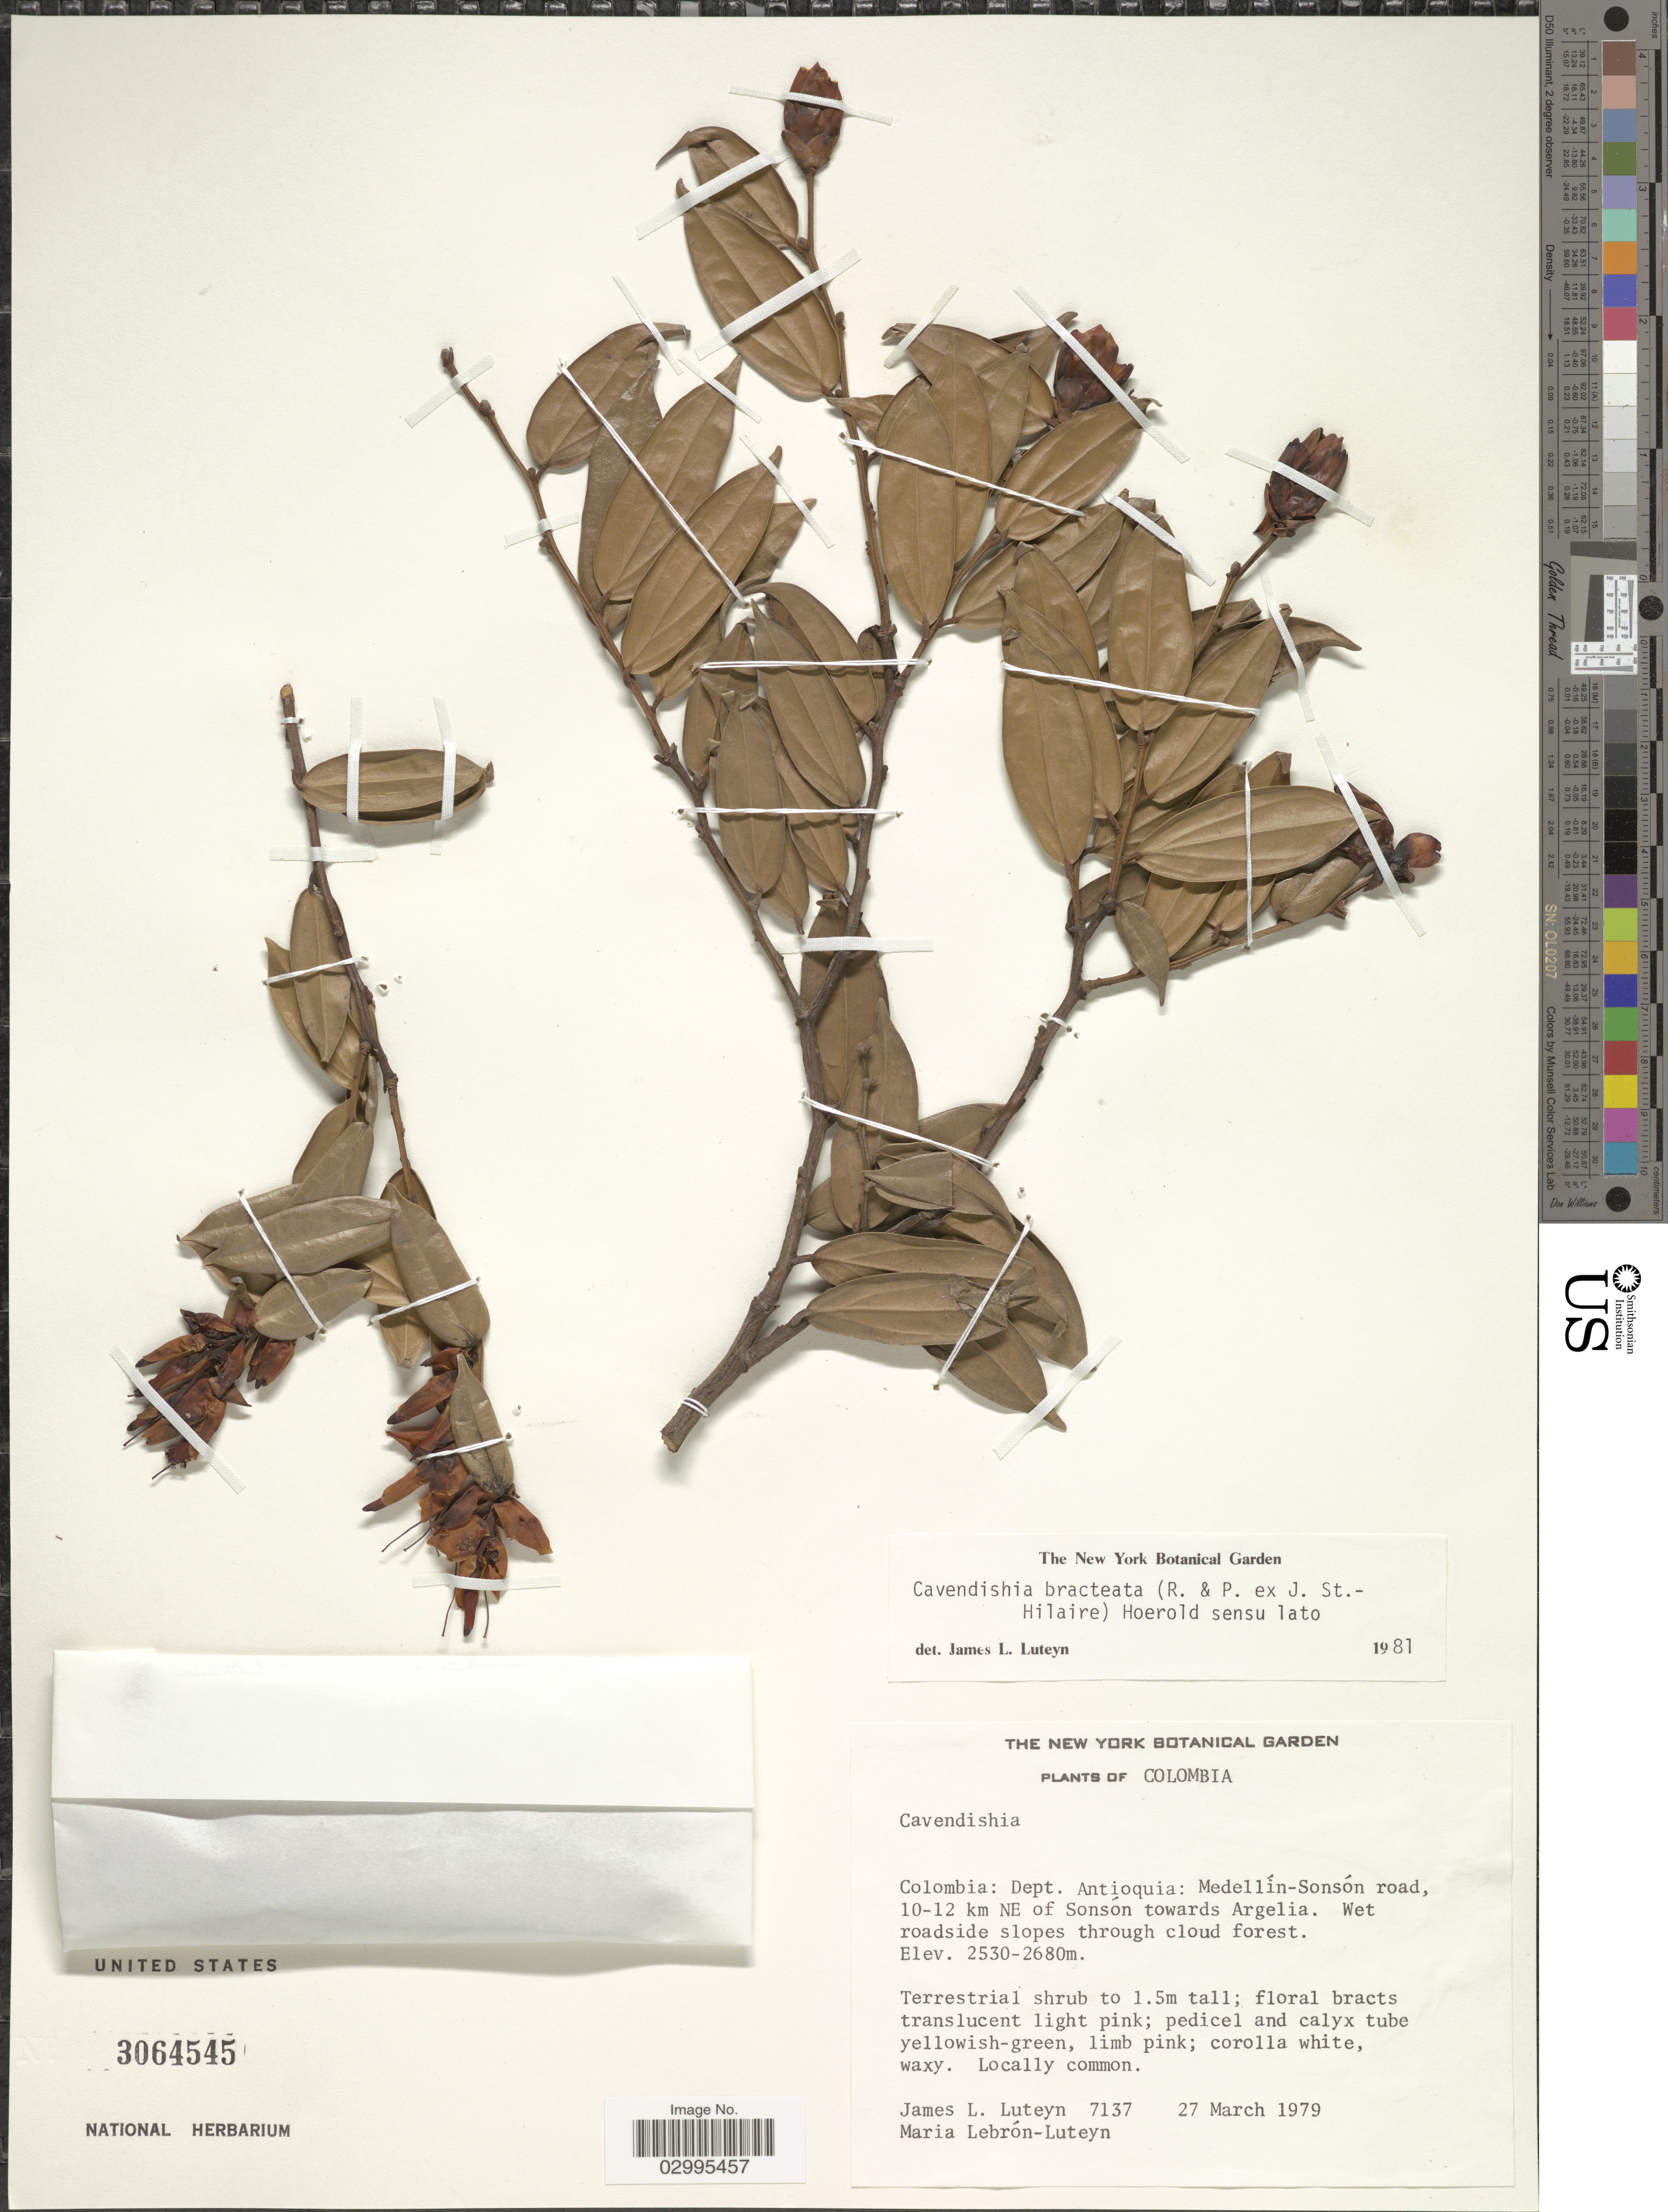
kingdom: Plantae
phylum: Tracheophyta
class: Magnoliopsida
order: Ericales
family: Ericaceae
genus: Cavendishia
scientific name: Cavendishia bracteata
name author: (Ruiz & Pav. ex J. St.-Hil.) Hoerold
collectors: J. Luteyn & M. L. Lebrón-Luteyn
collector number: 7137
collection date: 1979-03-27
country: Colombia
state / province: Antioquia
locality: Dept. Antioquia: Medellín-Sonson road, 10-12 km NE of Sonsón towards Argelia. Wet roadside slopes through cloud forest.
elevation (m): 2530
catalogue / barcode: US 3064545